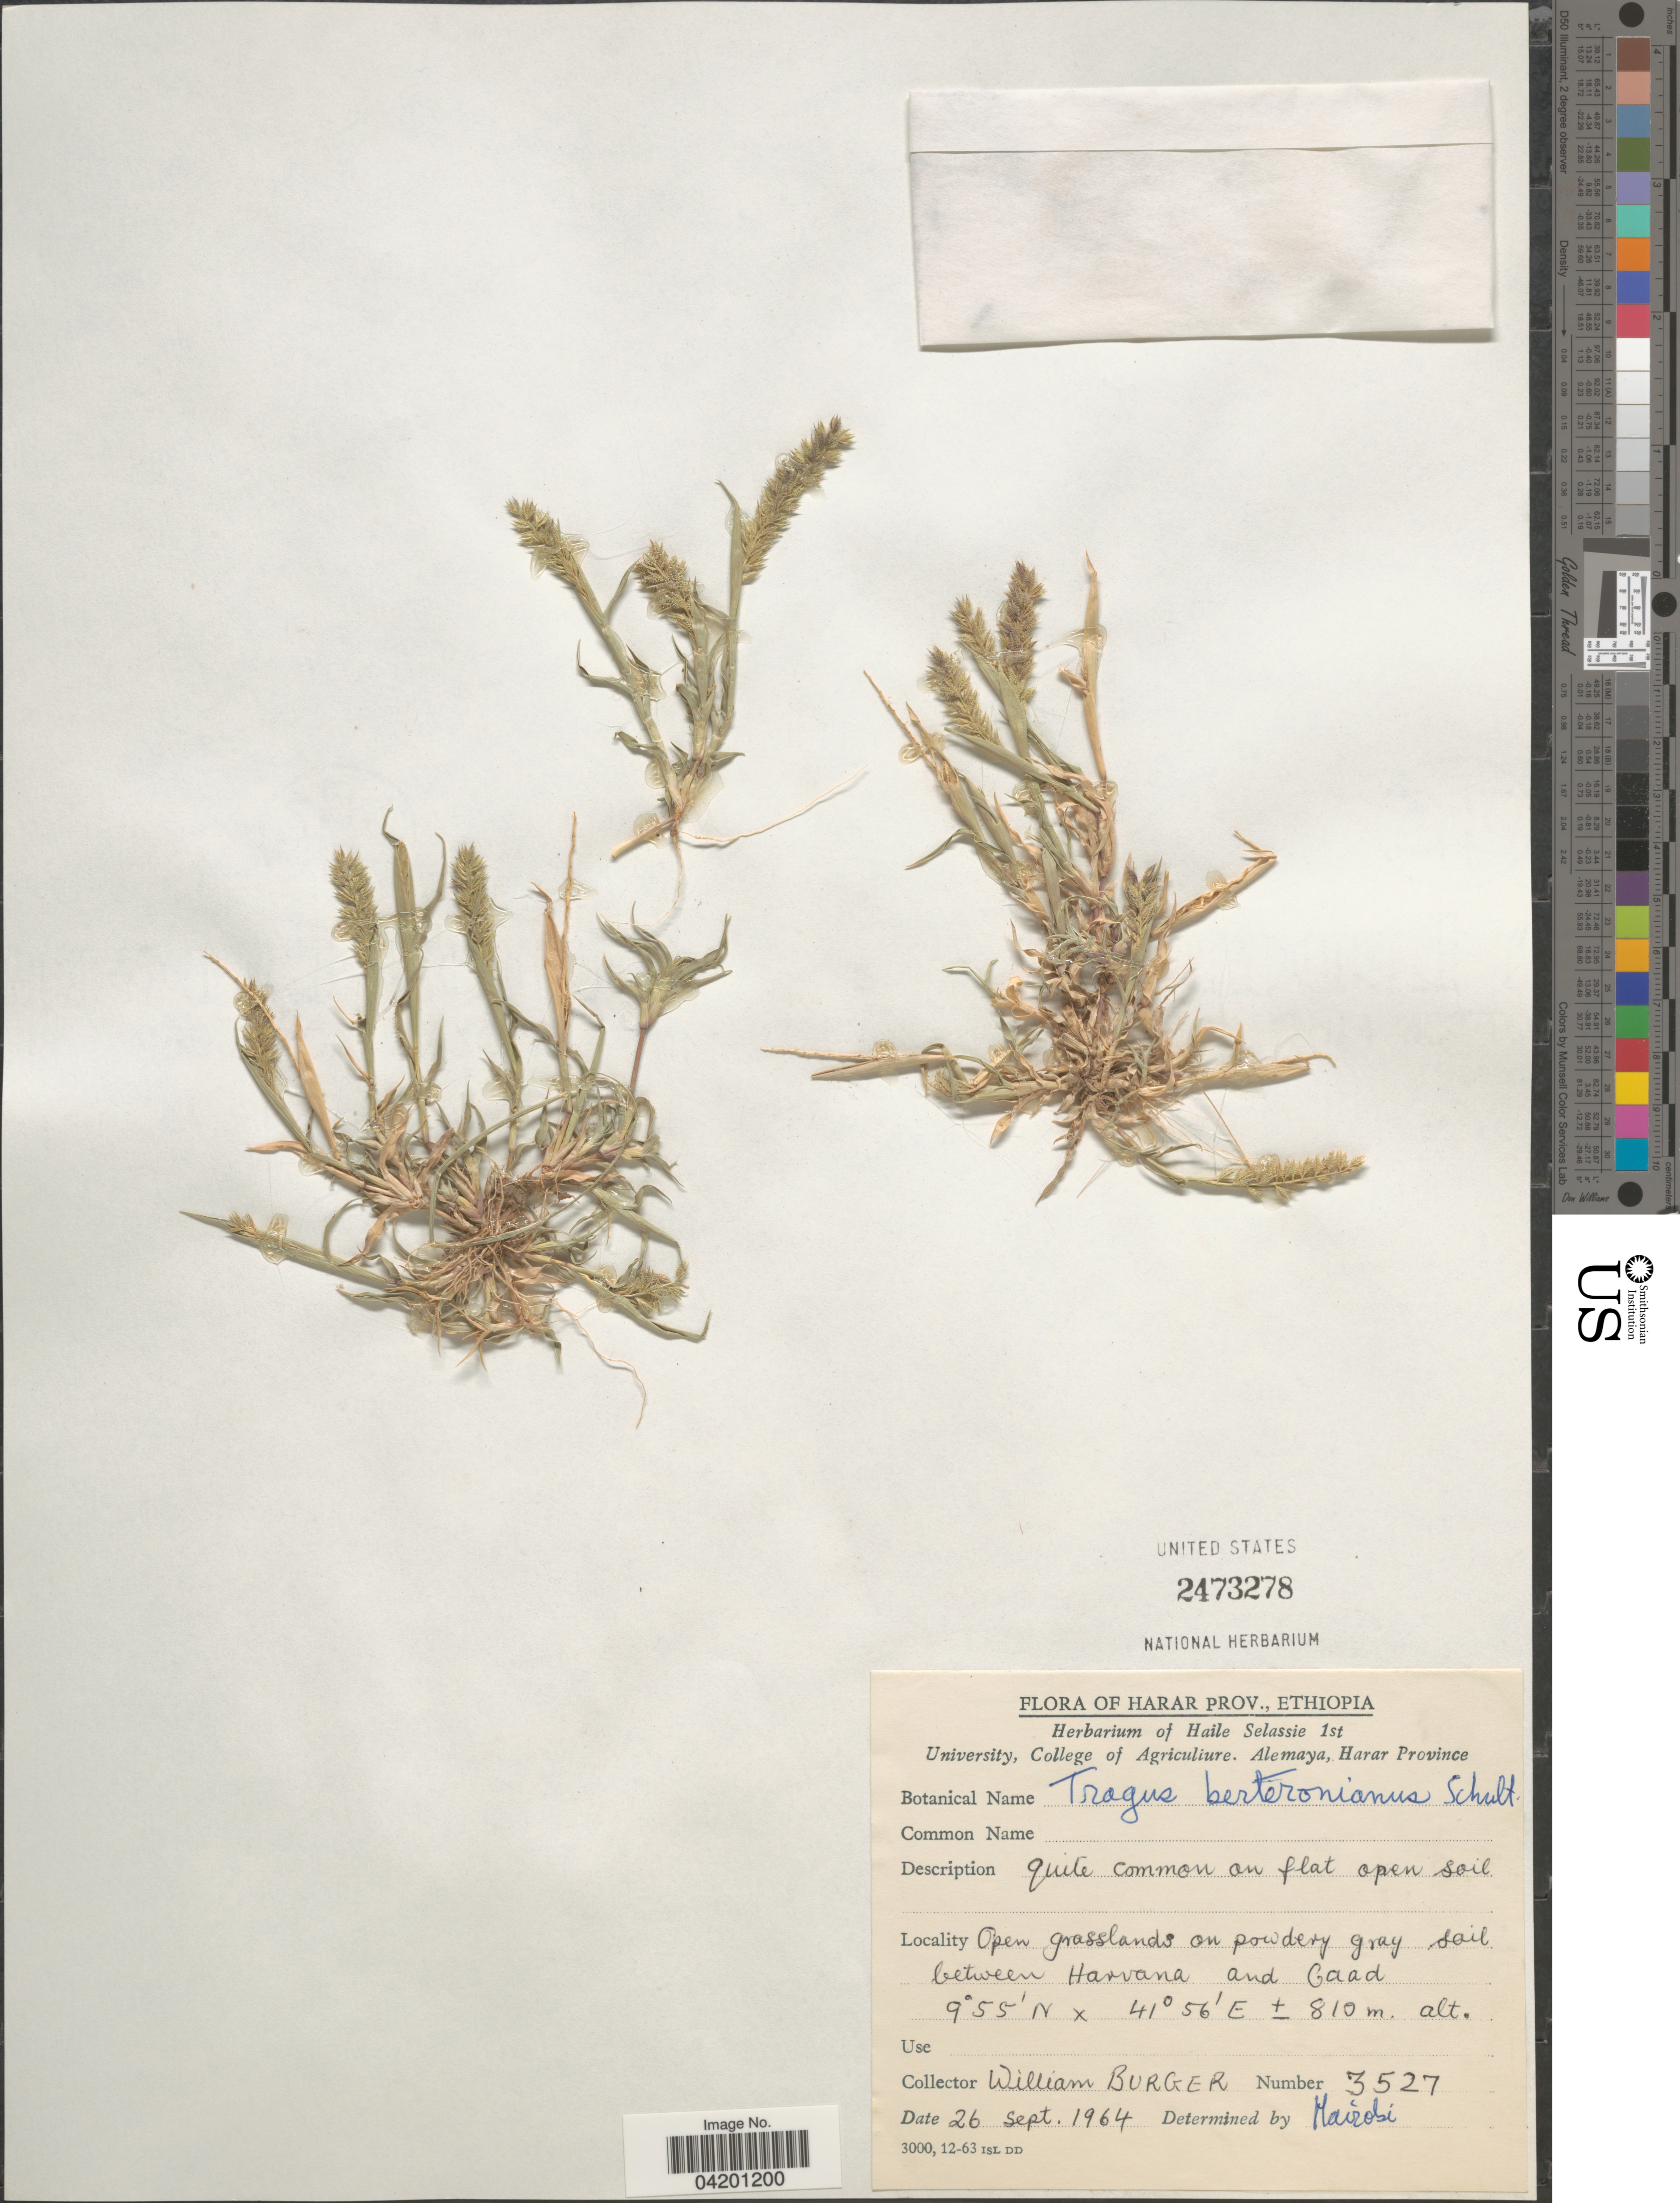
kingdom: Plantae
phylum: Tracheophyta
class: Liliopsida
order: Poales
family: Poaceae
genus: Tragus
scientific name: Tragus berteronianus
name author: Schult.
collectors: W. Burger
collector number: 3527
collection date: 1964-09-26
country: Ethiopia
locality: Harar Prov. Between Harvana and Gaad.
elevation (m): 810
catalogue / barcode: US 2473278